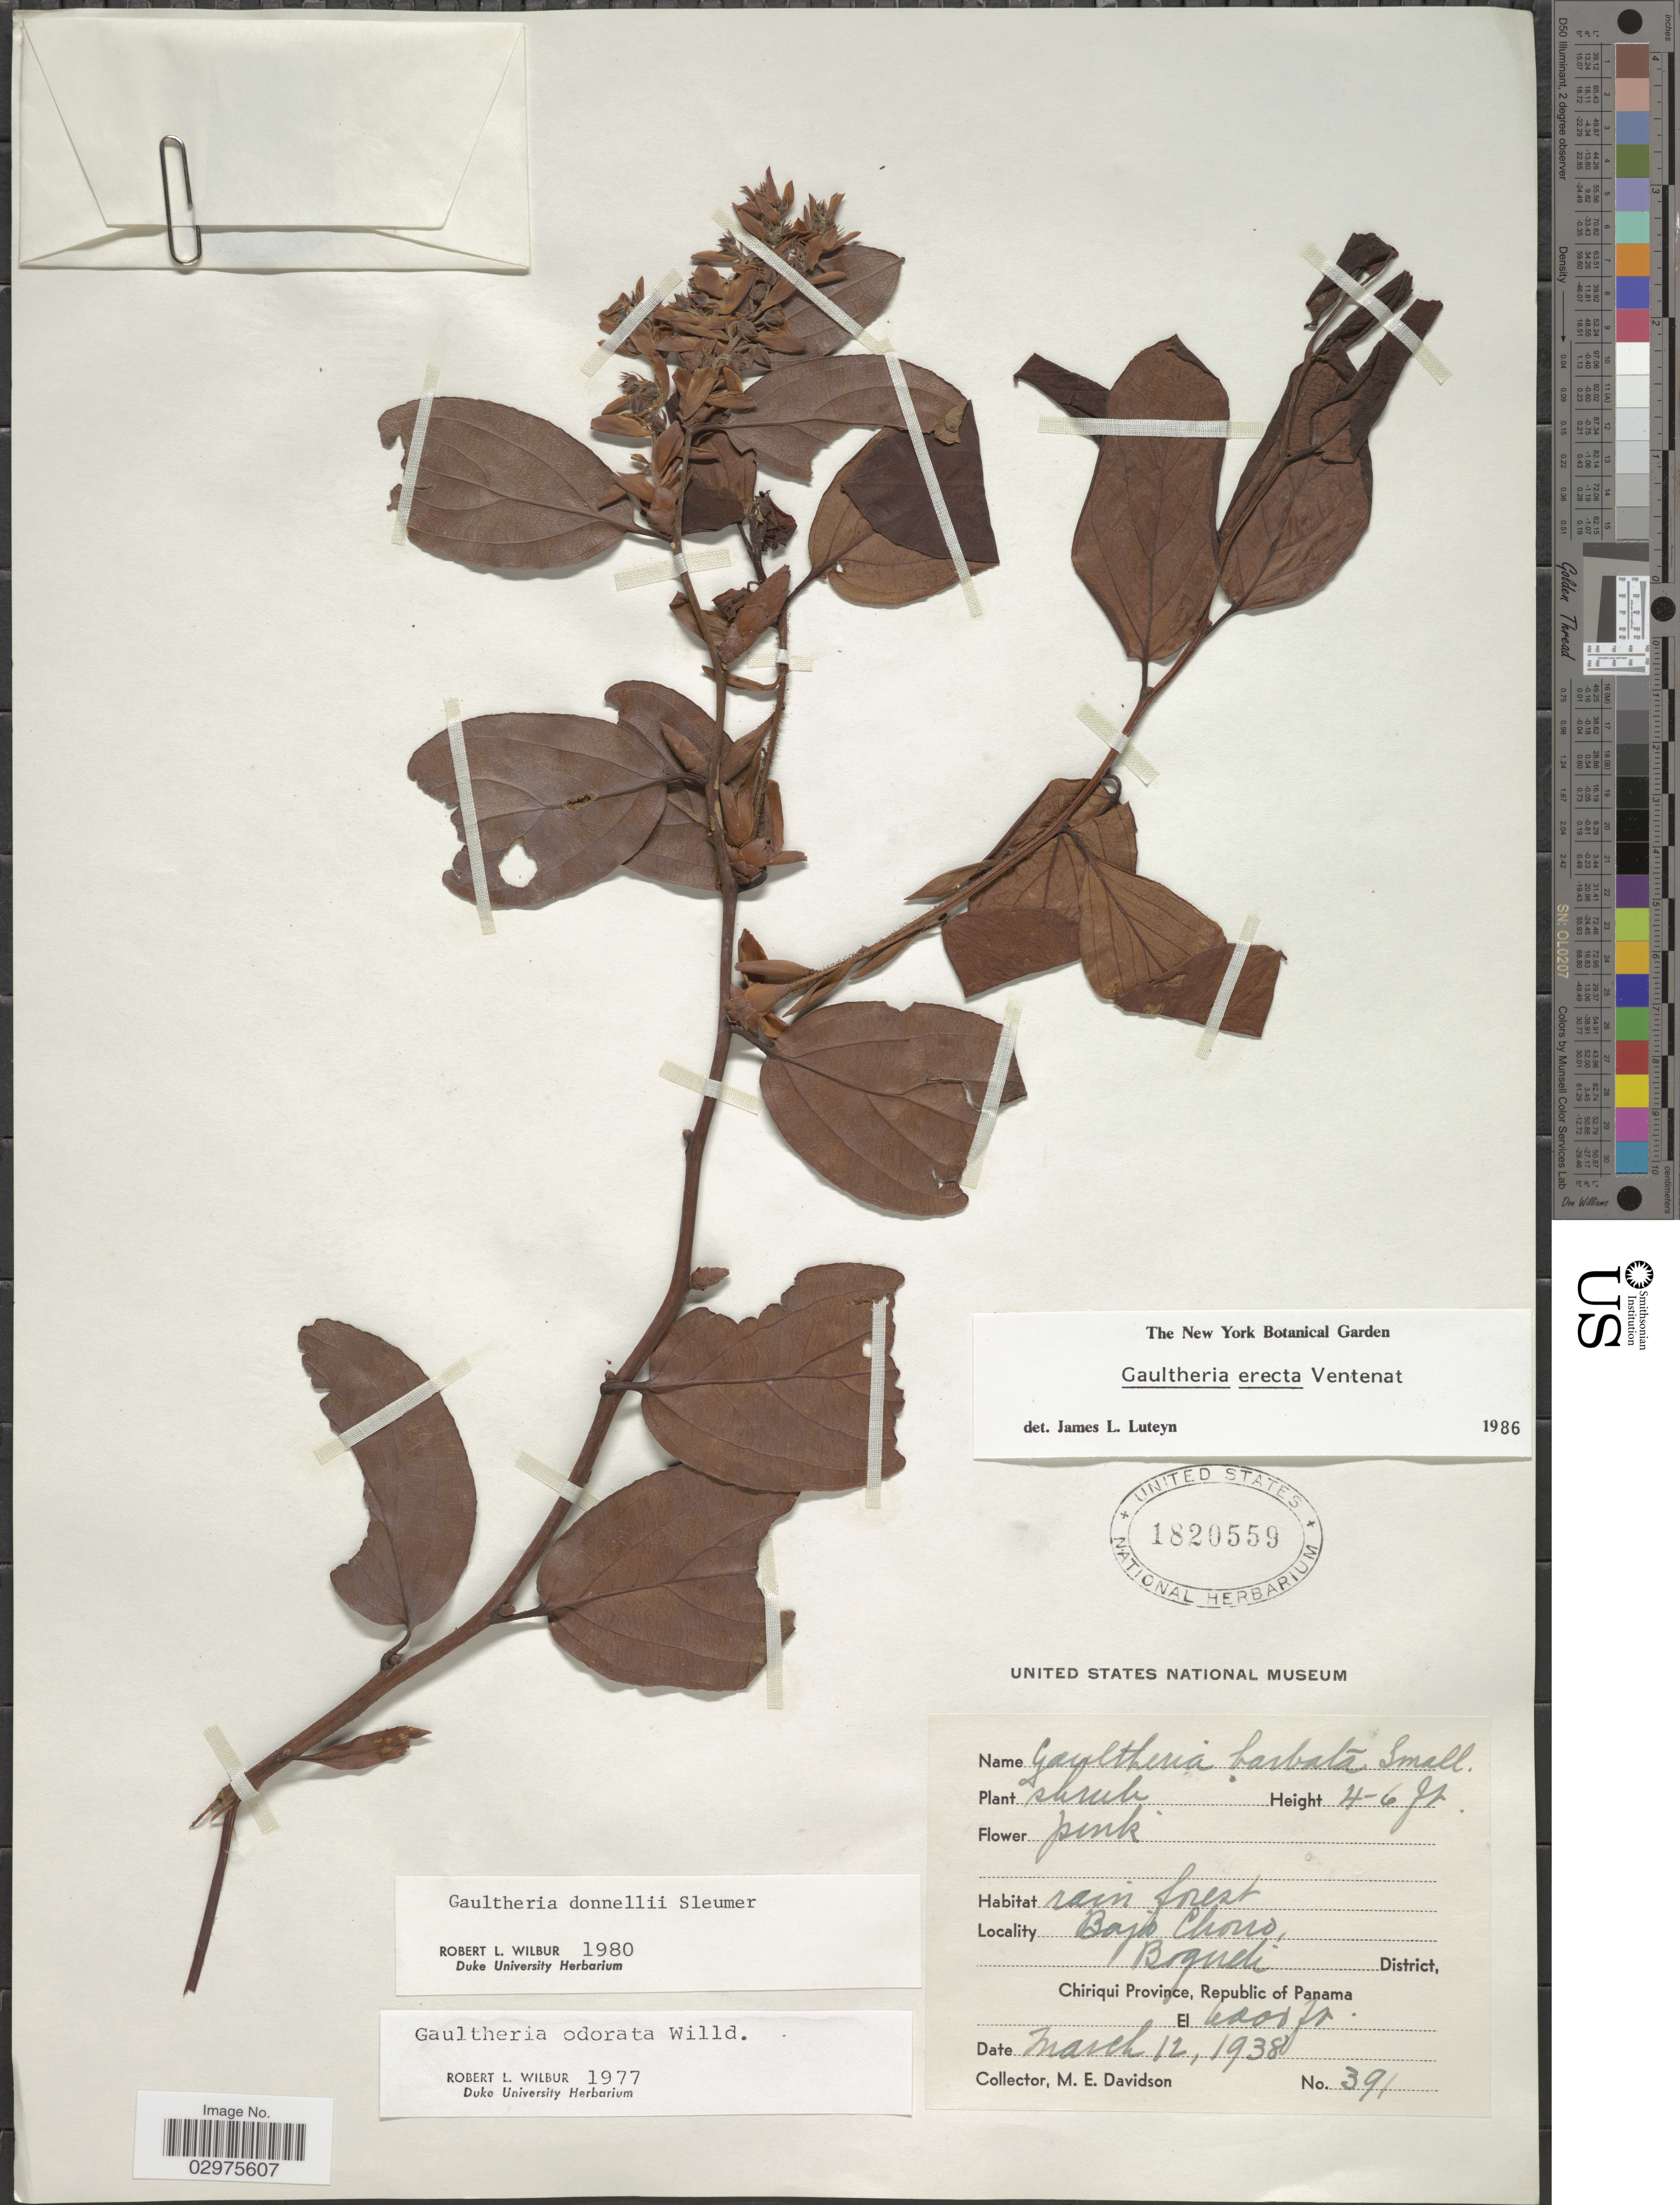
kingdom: Plantae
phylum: Tracheophyta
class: Magnoliopsida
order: Ericales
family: Ericaceae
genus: Gaultheria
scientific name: Gaultheria erecta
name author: Vent.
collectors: M. E. Davidson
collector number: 391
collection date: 1938-03-12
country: Panama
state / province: Chiriqui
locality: Bajo Chono, Boquete District.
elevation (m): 1219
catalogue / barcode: US 1820559